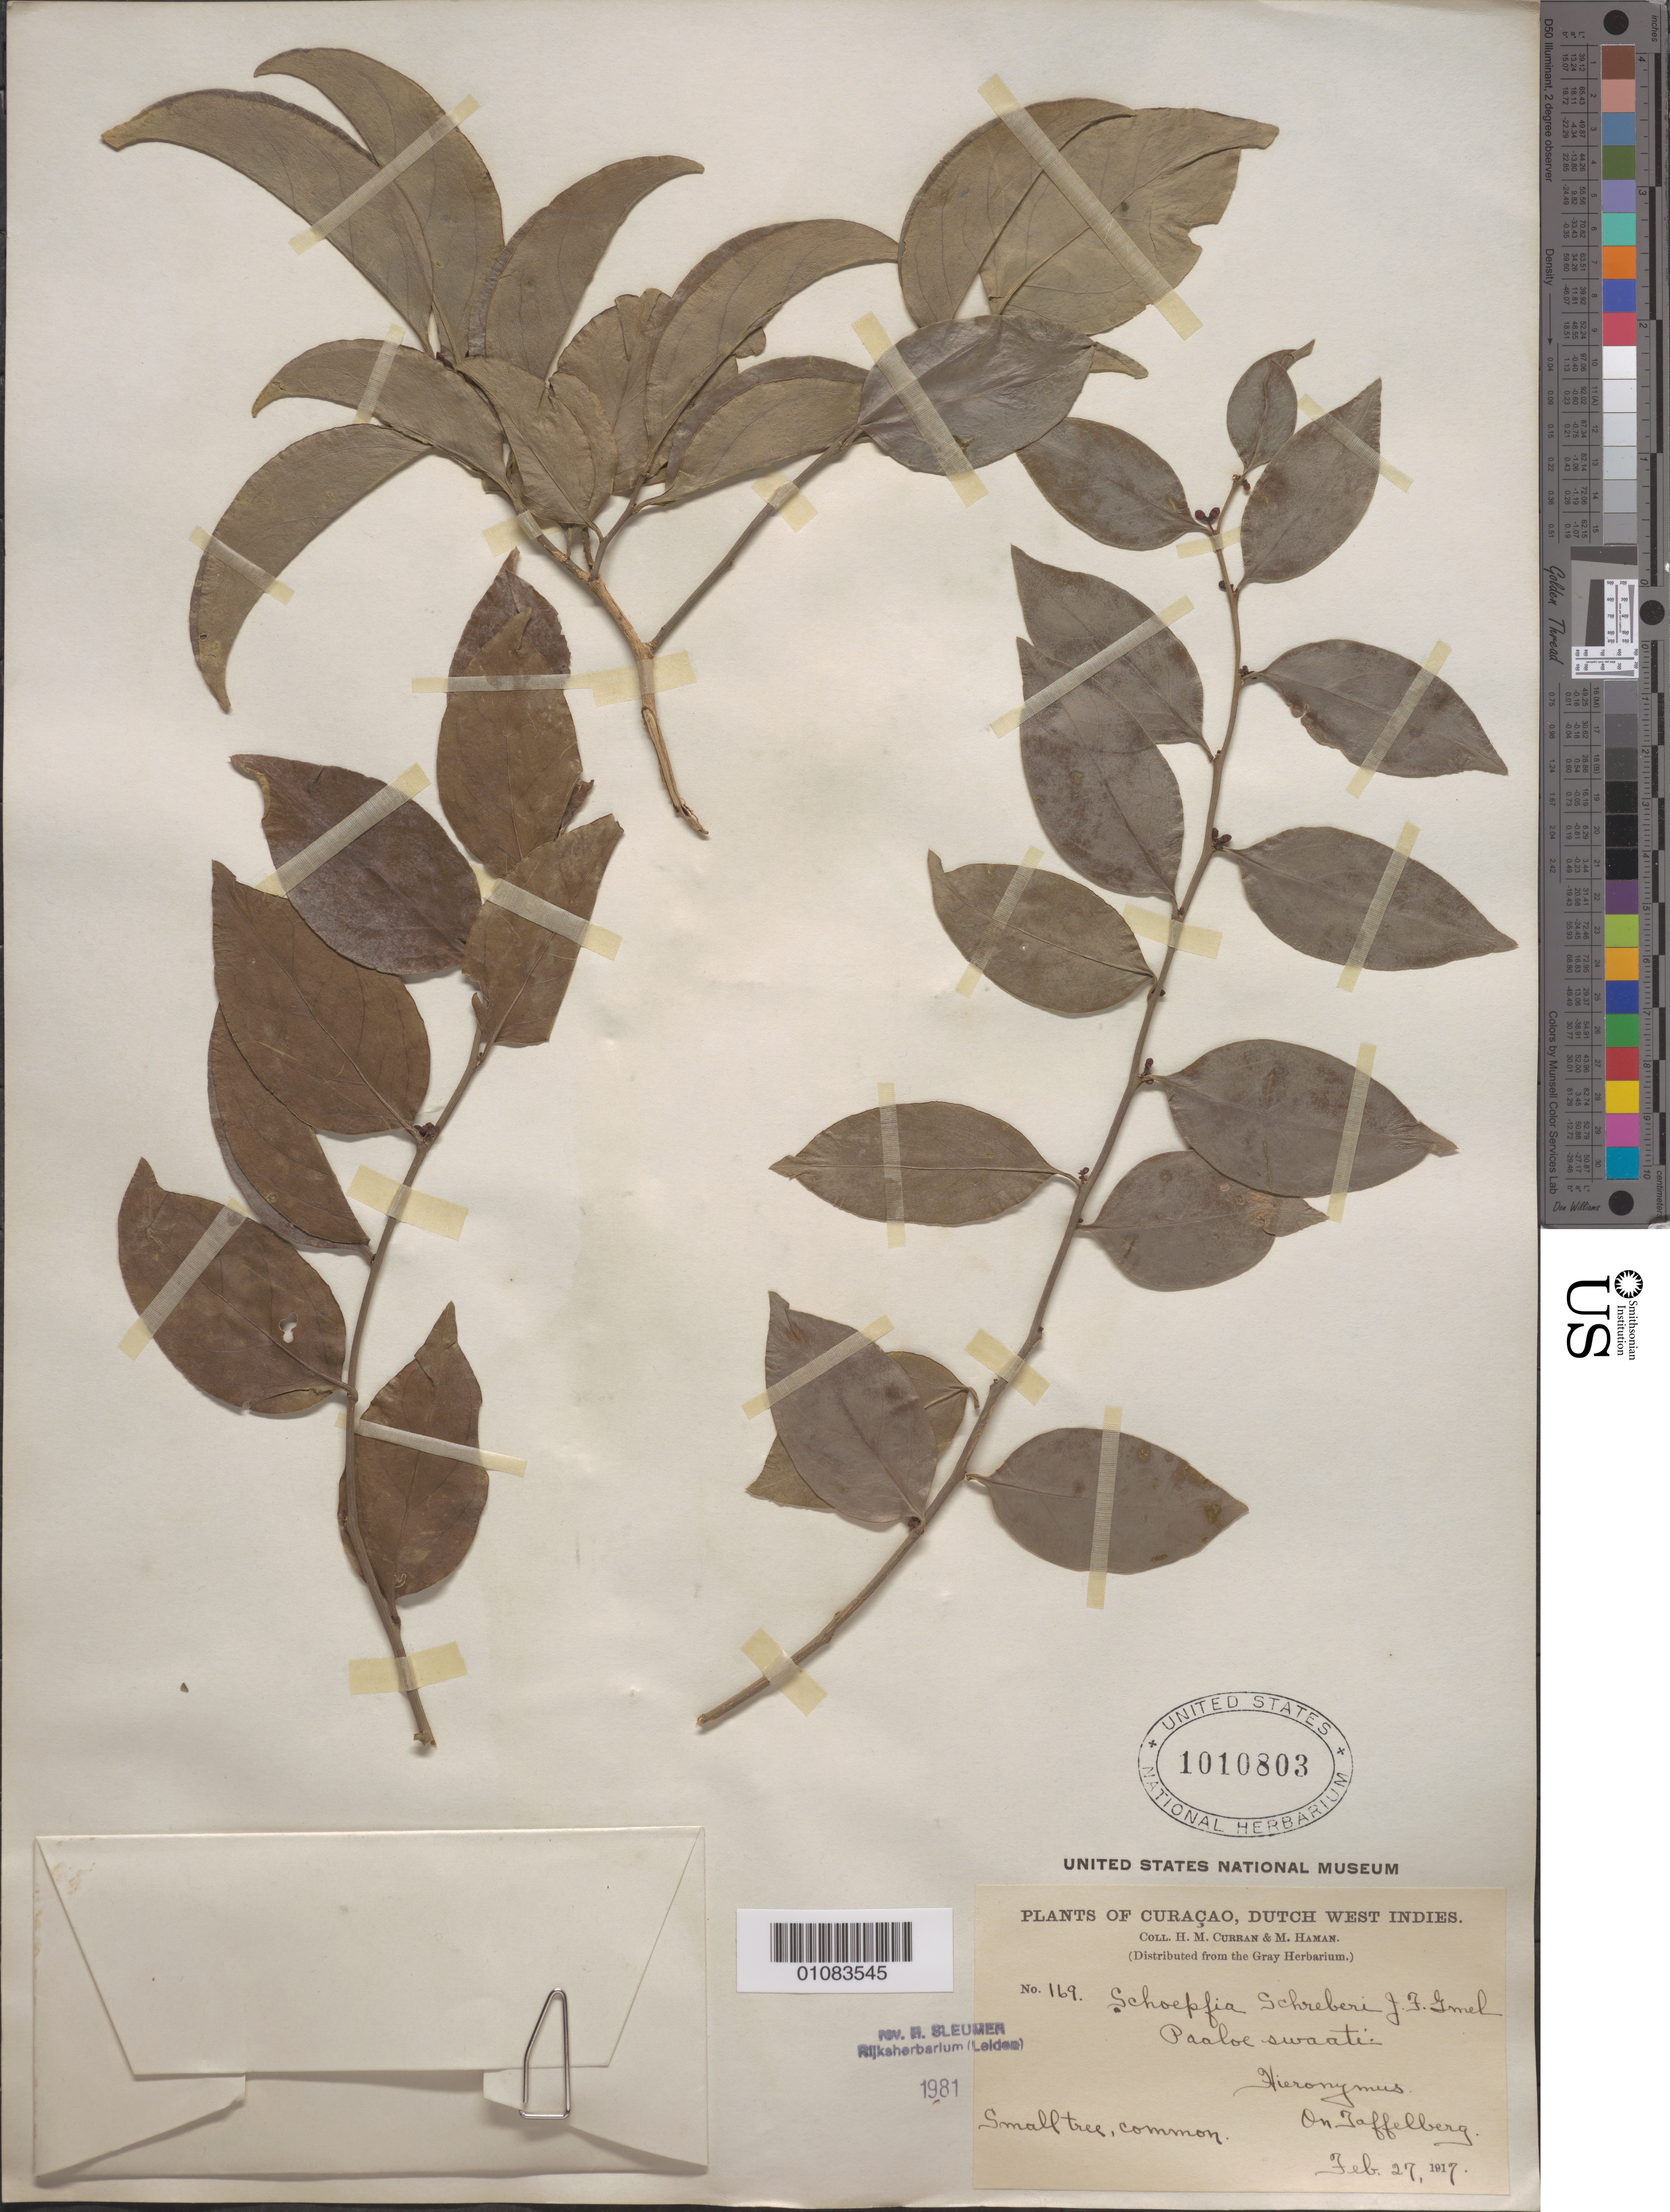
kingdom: Plantae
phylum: Tracheophyta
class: Magnoliopsida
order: Santalales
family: Schoepfiaceae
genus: Schoepfia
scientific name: Schoepfia schreberi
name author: J.F. Gmel.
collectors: H. M. Curran & M. Haman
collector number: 169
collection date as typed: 27 Feb 1917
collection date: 1917-02-27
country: Curaçao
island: Curaçao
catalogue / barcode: US 1010803